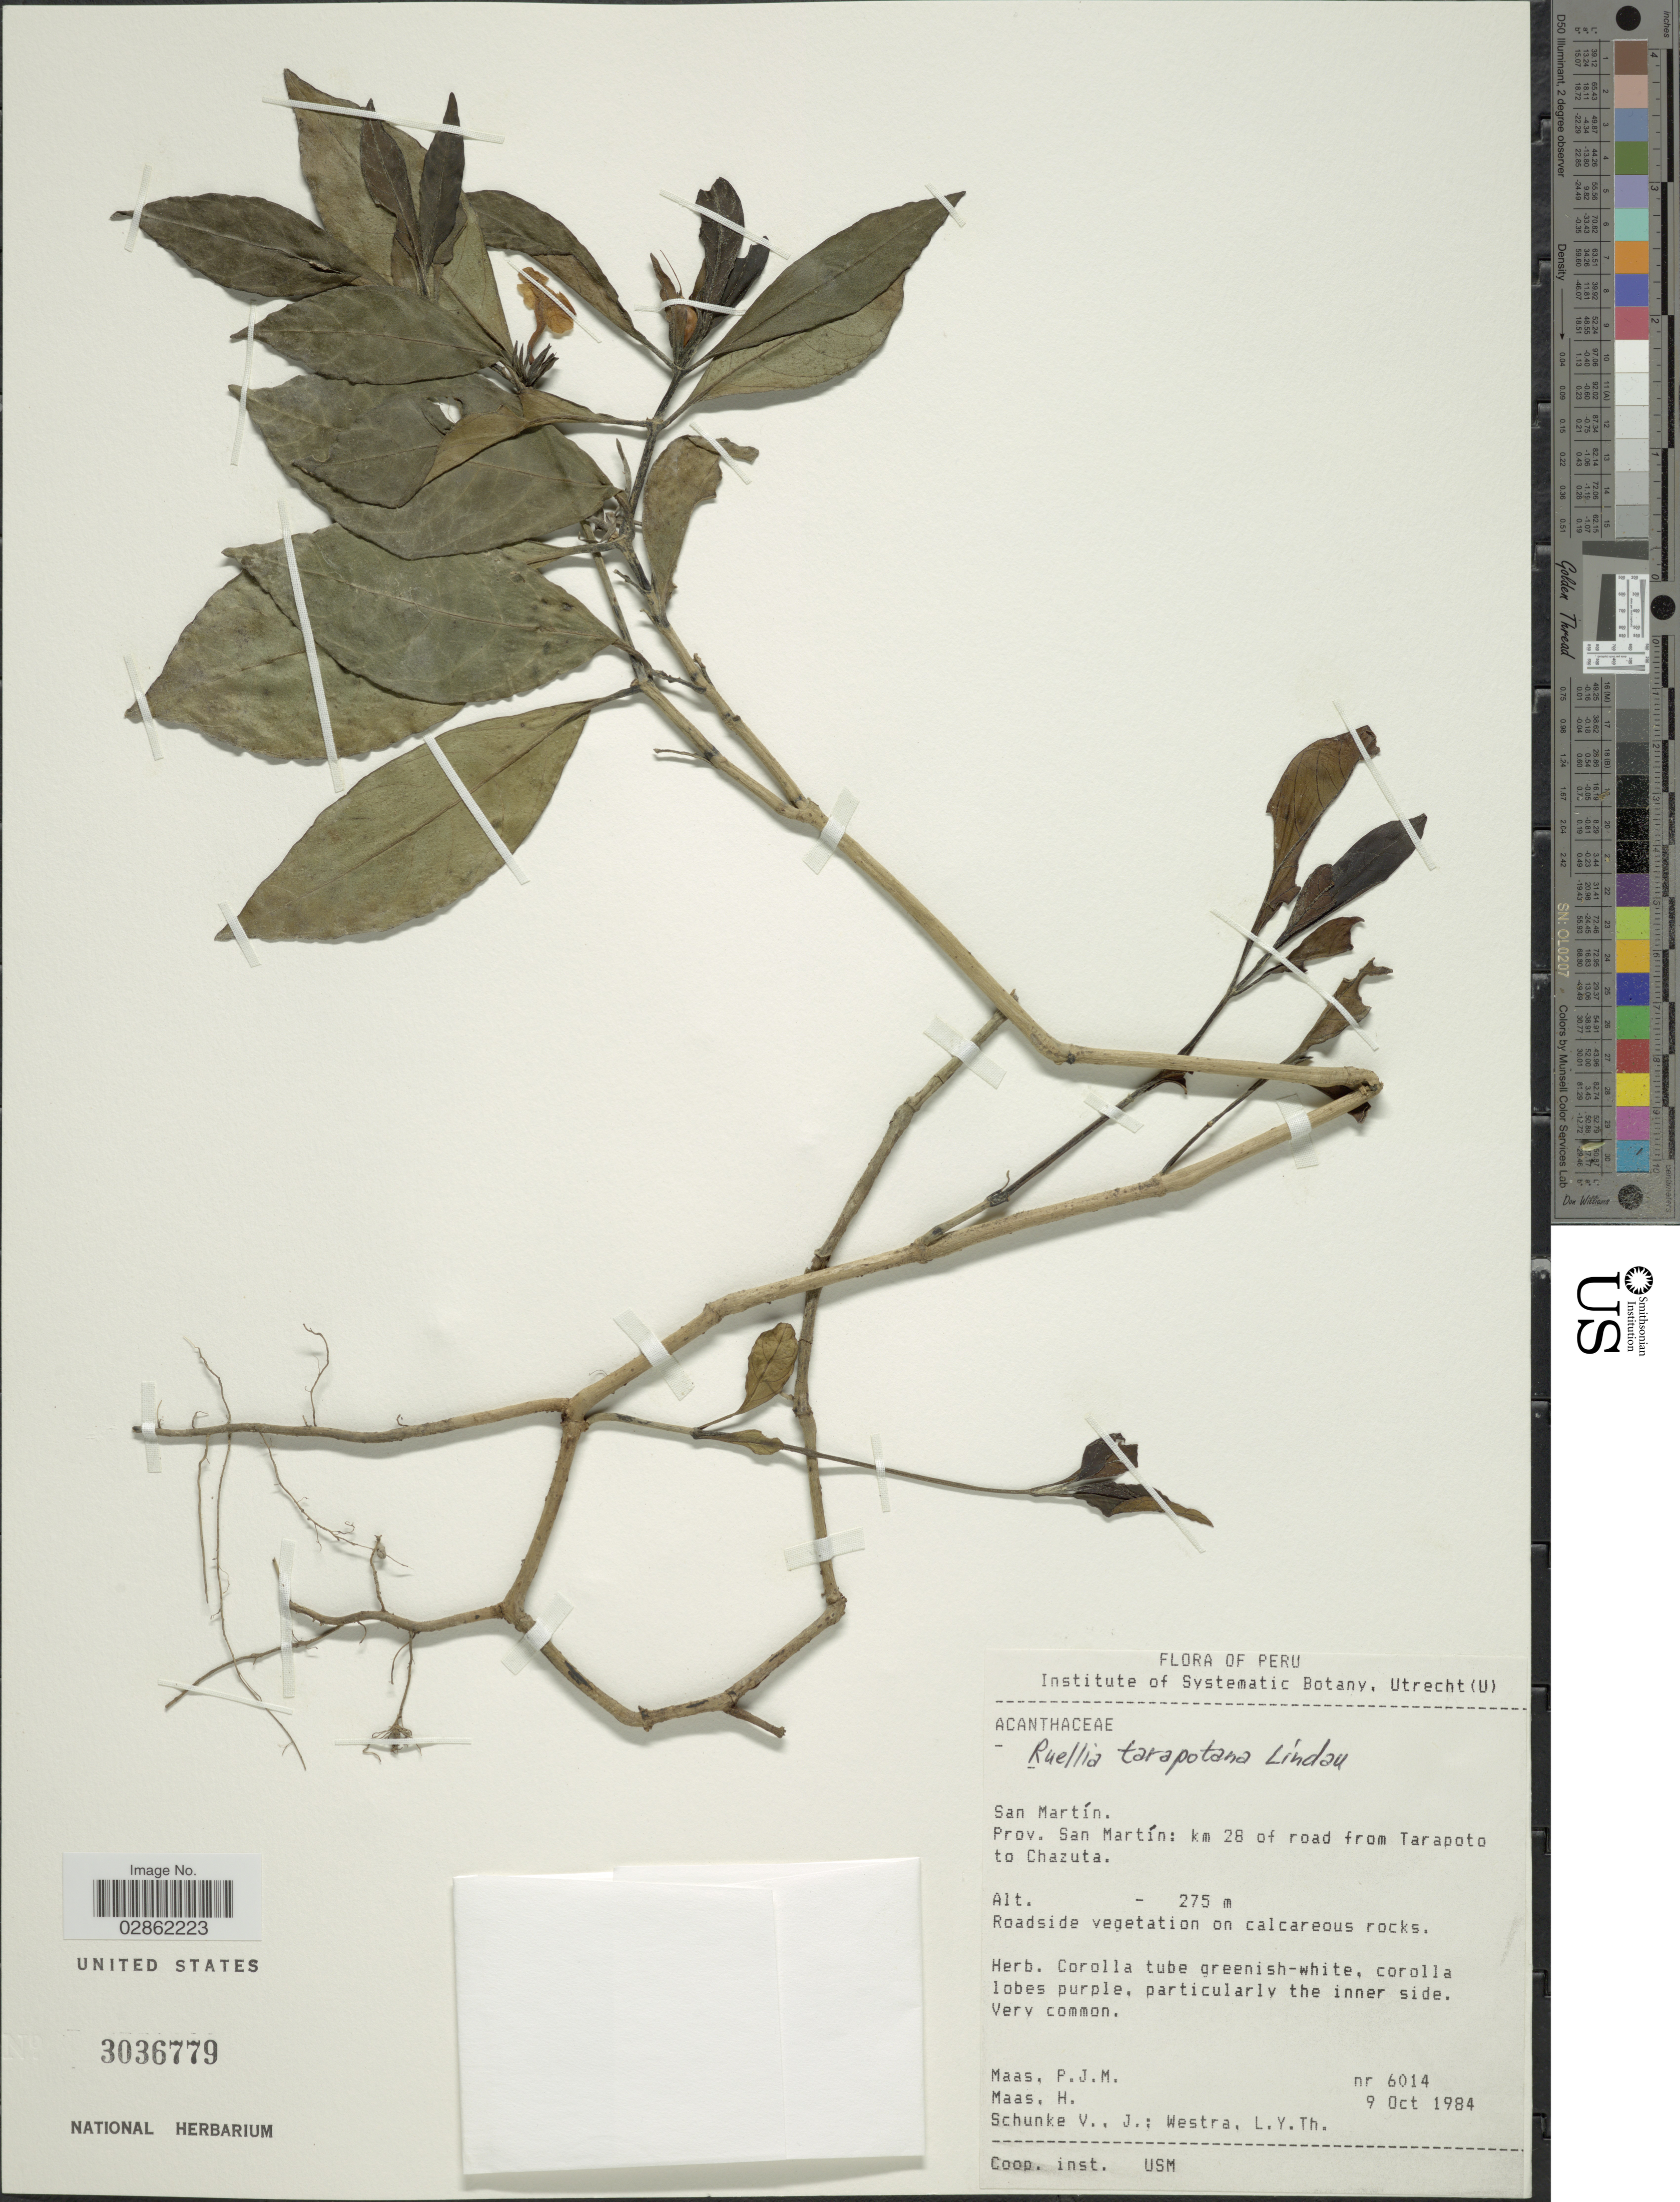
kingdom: Plantae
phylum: Tracheophyta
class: Magnoliopsida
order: Lamiales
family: Acanthaceae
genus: Ruellia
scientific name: Ruellia tarapotana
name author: Lindau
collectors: P. Maas, H. Maas, J. Schunke Vigo & L. Y. T. Westra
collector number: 6014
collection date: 1984-10-09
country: Peru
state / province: San Martín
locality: San Martín, Prov. San Martín, km 28 of road from Tarapoto to Chazuta.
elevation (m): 275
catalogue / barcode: US 3036779